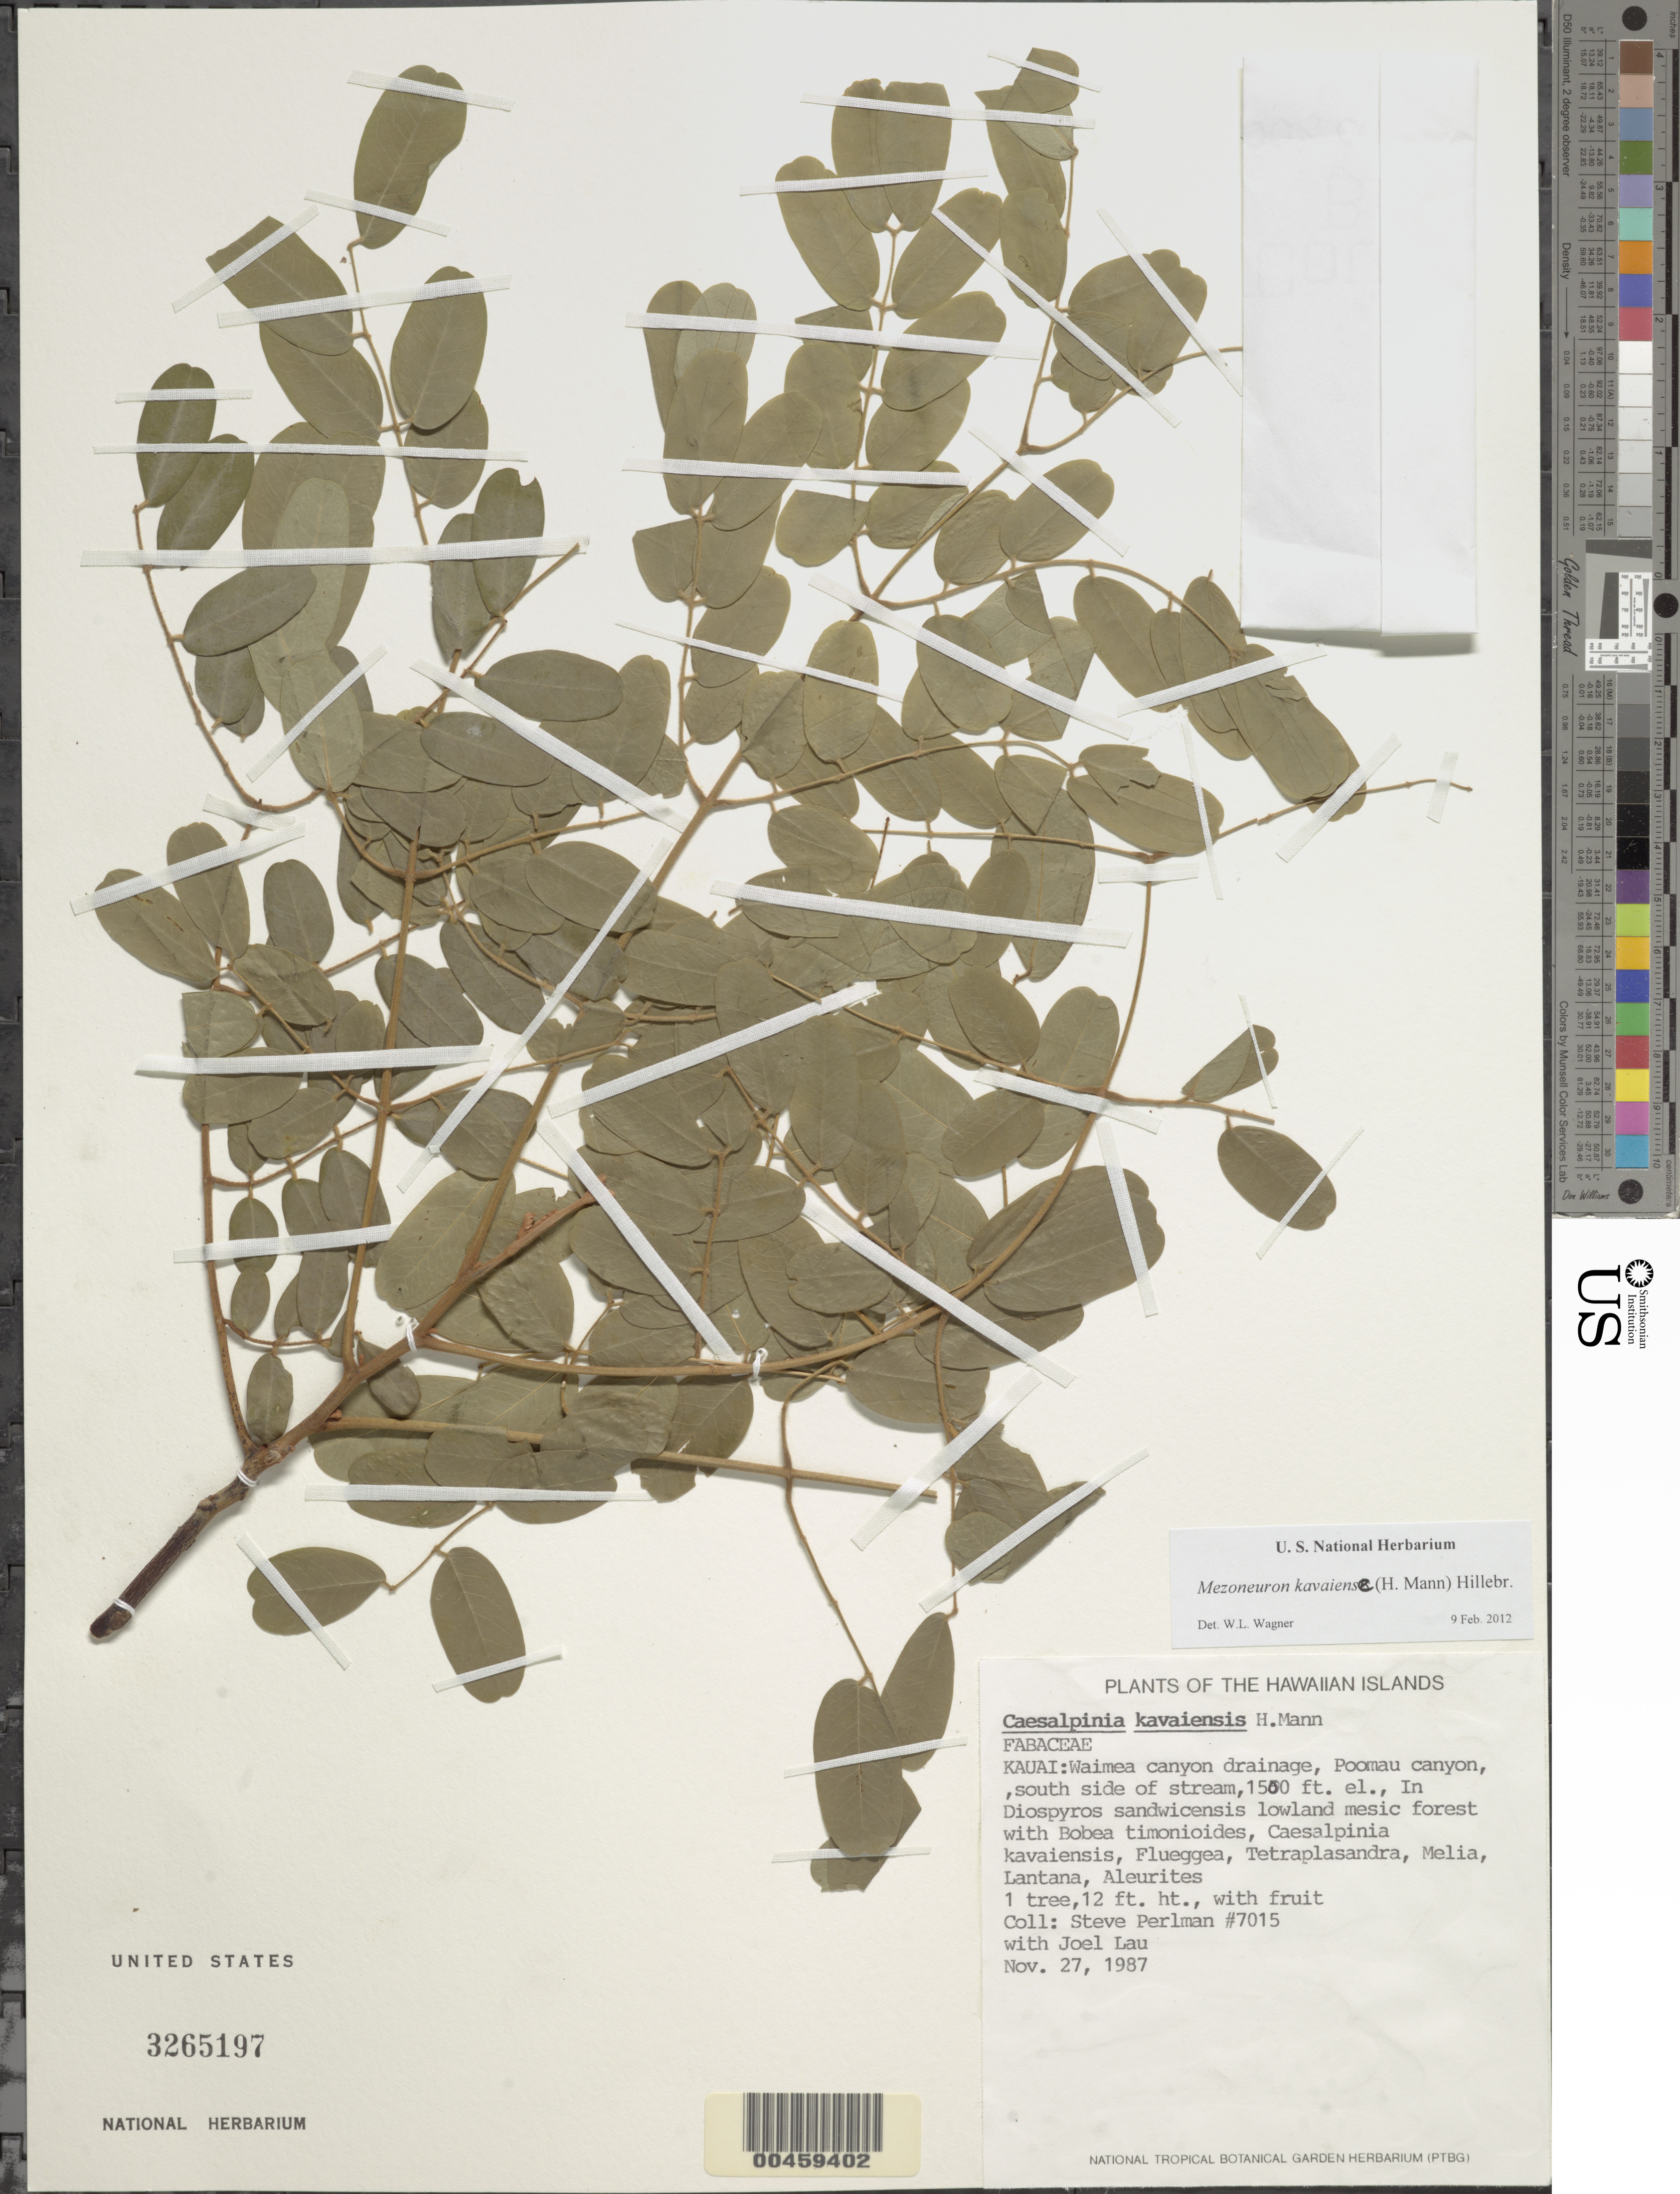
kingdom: Plantae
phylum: Tracheophyta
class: Magnoliopsida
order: Fabales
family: Fabaceae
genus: Mezoneuron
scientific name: Mezoneuron kavaiense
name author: (H. Mann) Hillebr.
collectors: S. P. Perlman & J. Lau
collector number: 7015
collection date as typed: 27 Nov 1987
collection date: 1987-11-27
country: United States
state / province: Hawaii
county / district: Kauai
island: Kaua'i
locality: Poomau canyon; waimea canyon drainage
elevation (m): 457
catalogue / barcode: US 3265197